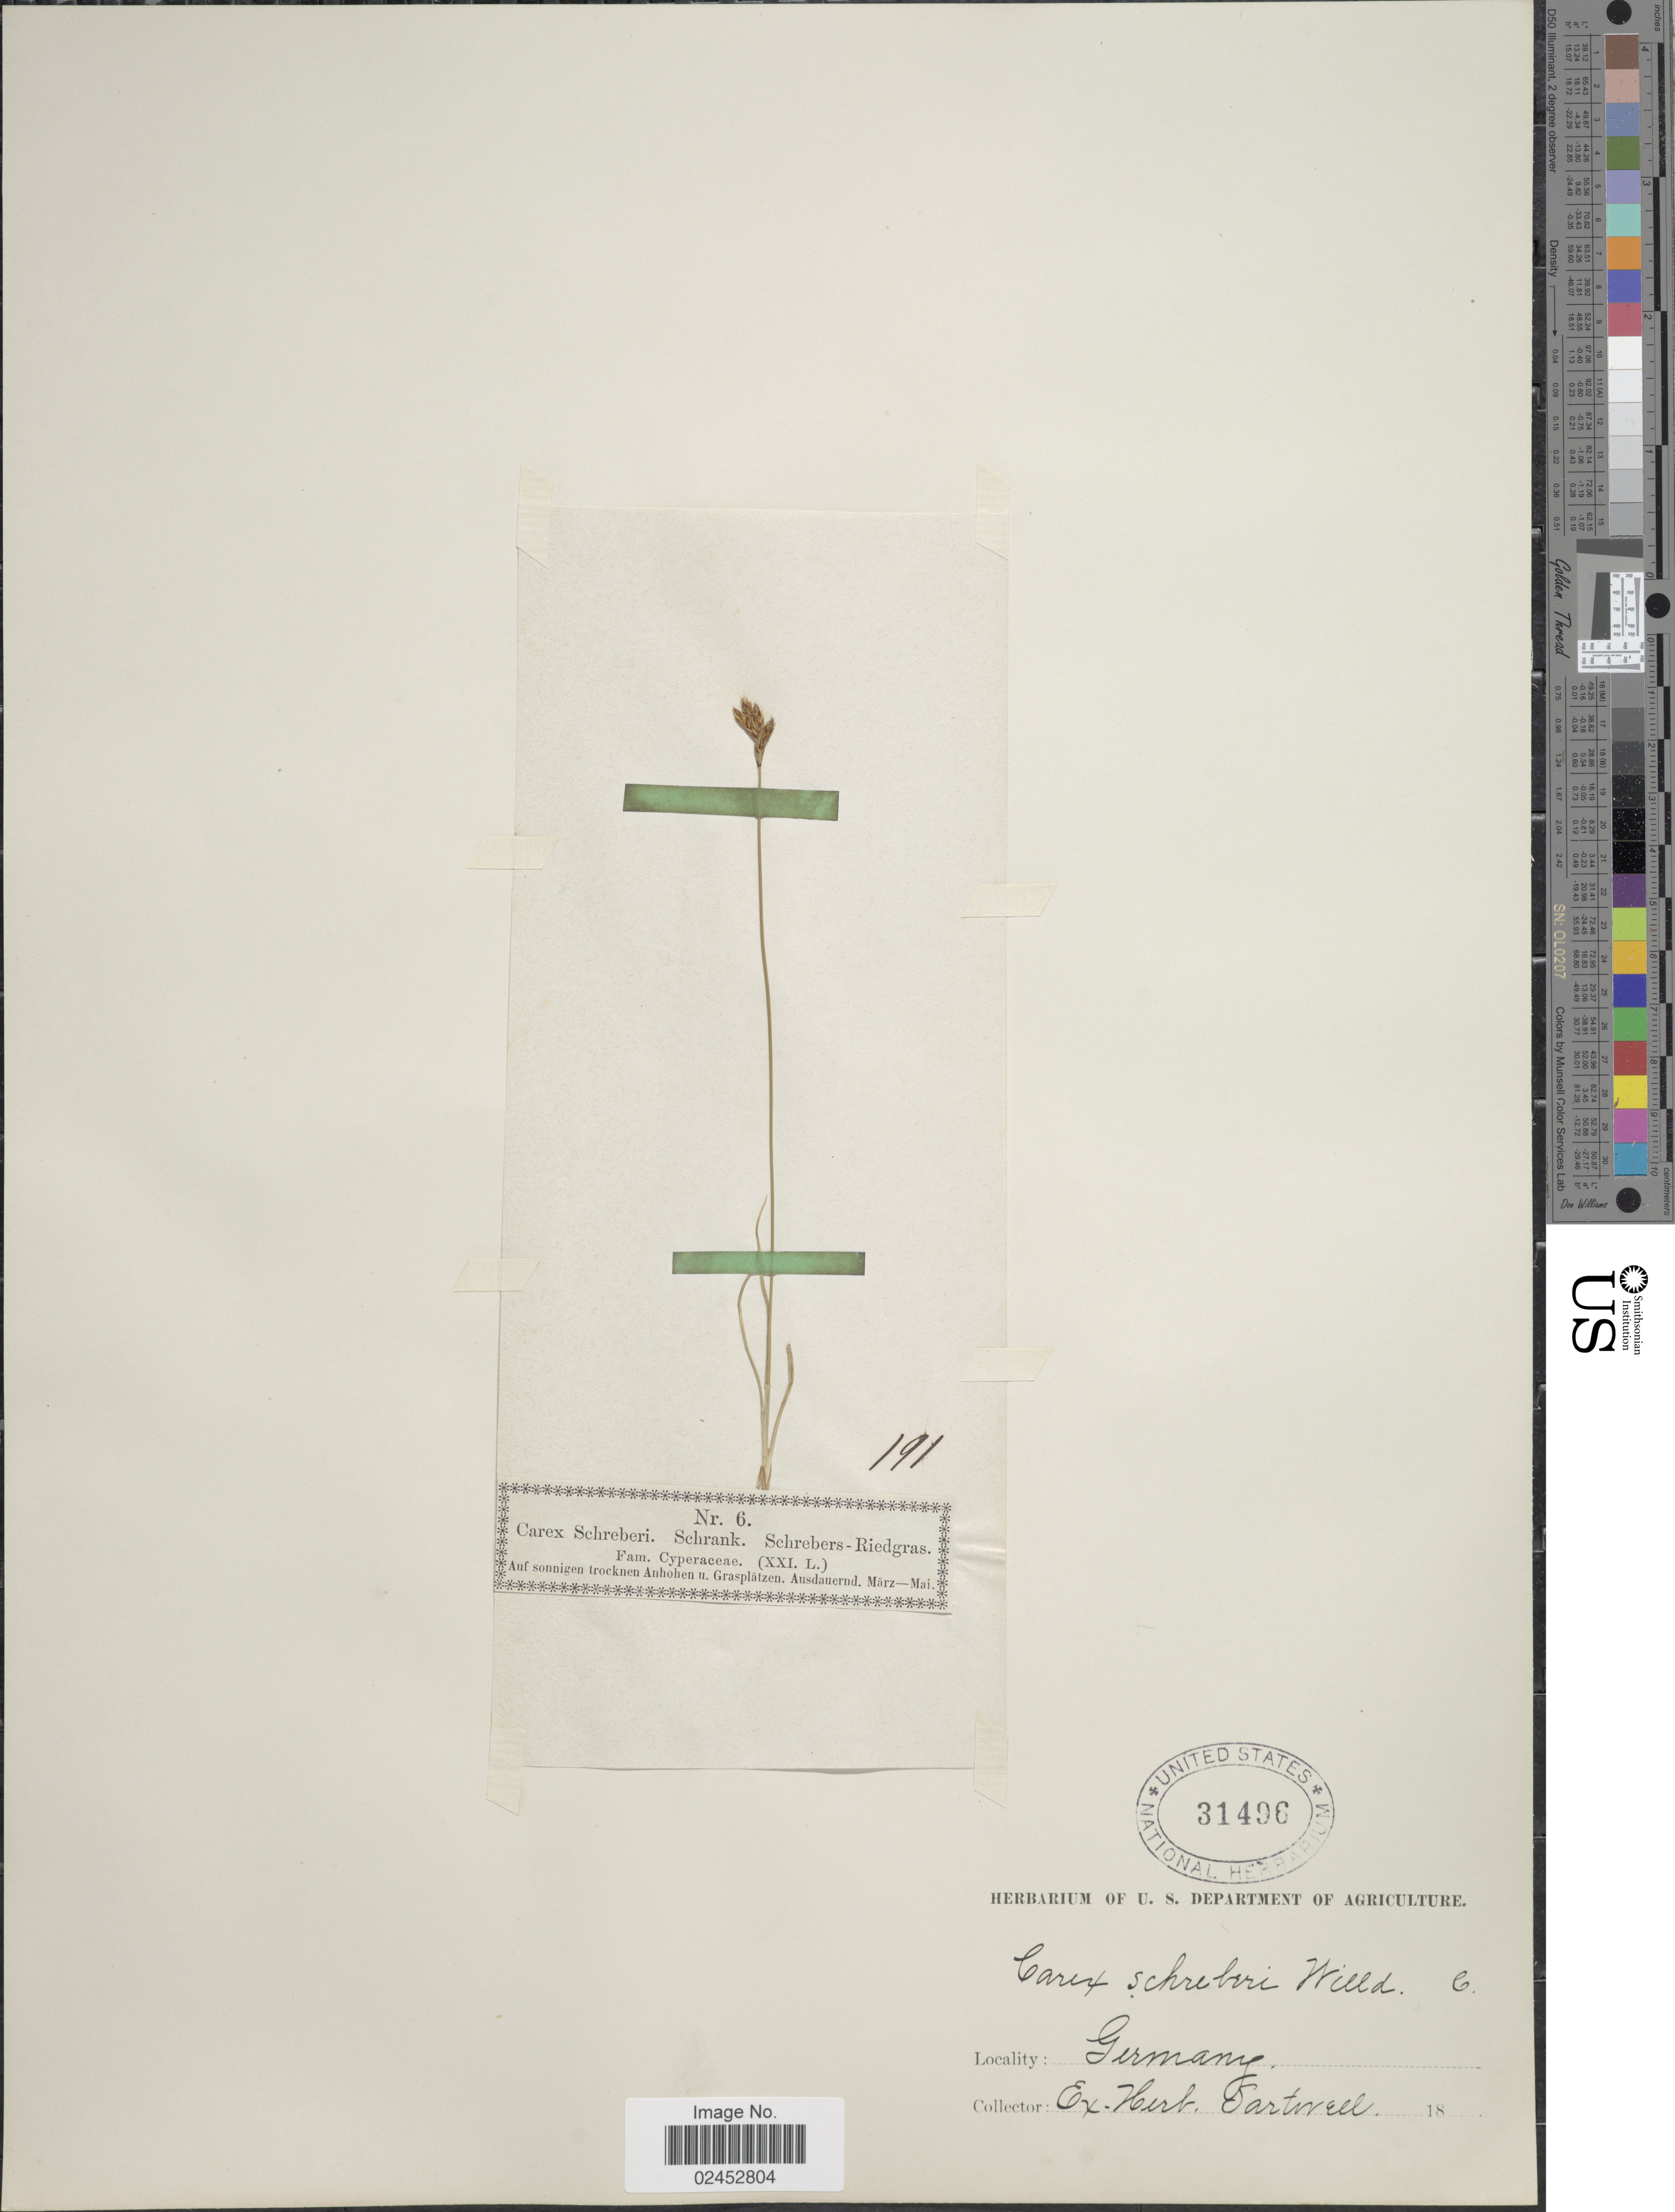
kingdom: Plantae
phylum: Tracheophyta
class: Liliopsida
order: Poales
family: Cyperaceae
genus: Carex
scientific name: Carex praecox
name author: Schreb.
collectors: ex herb. Sartwell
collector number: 6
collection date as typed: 18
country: Germany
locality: Auf sonnigen trocknen Anhohen u. Grasplatzen, Ausdauernd.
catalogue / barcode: US 31496